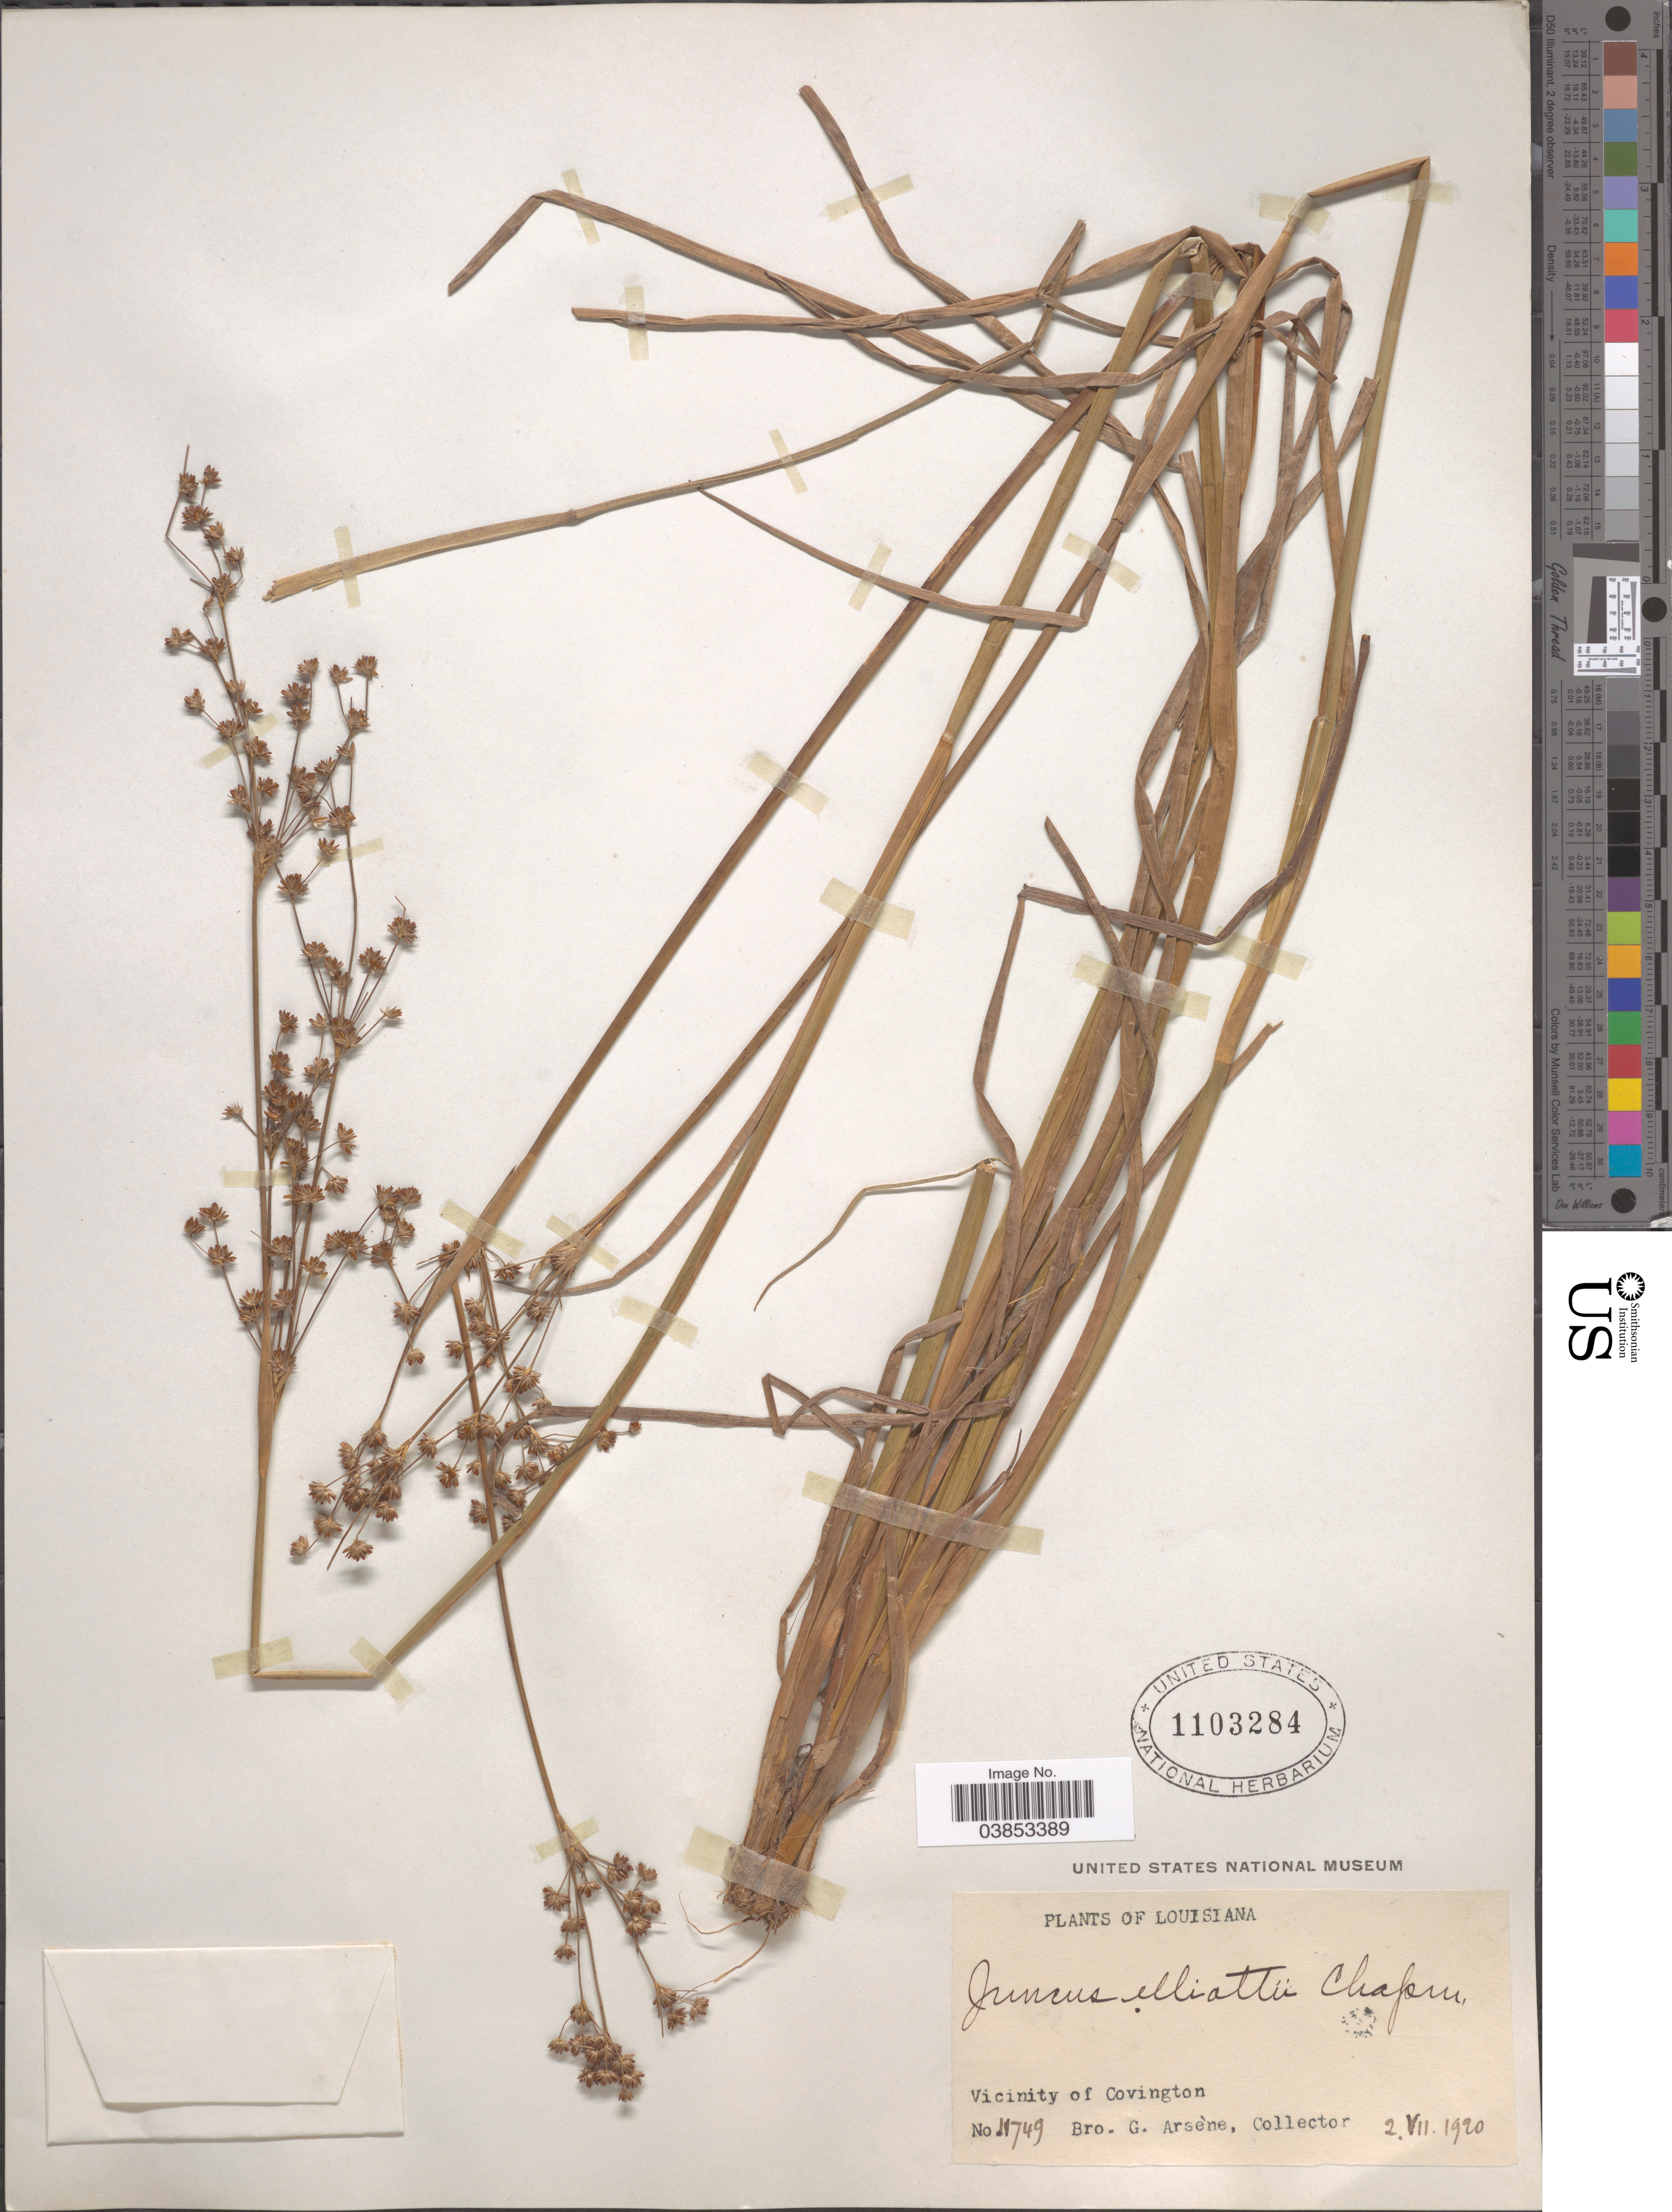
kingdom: Plantae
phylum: Tracheophyta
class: Liliopsida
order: Poales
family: Juncaceae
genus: Juncus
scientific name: Juncus elliottii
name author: Chapm.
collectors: Bro. G. Arsène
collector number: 11749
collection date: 1920-07-02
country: United States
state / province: Louisiana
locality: Vicinity of Covington.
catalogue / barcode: US 1103284